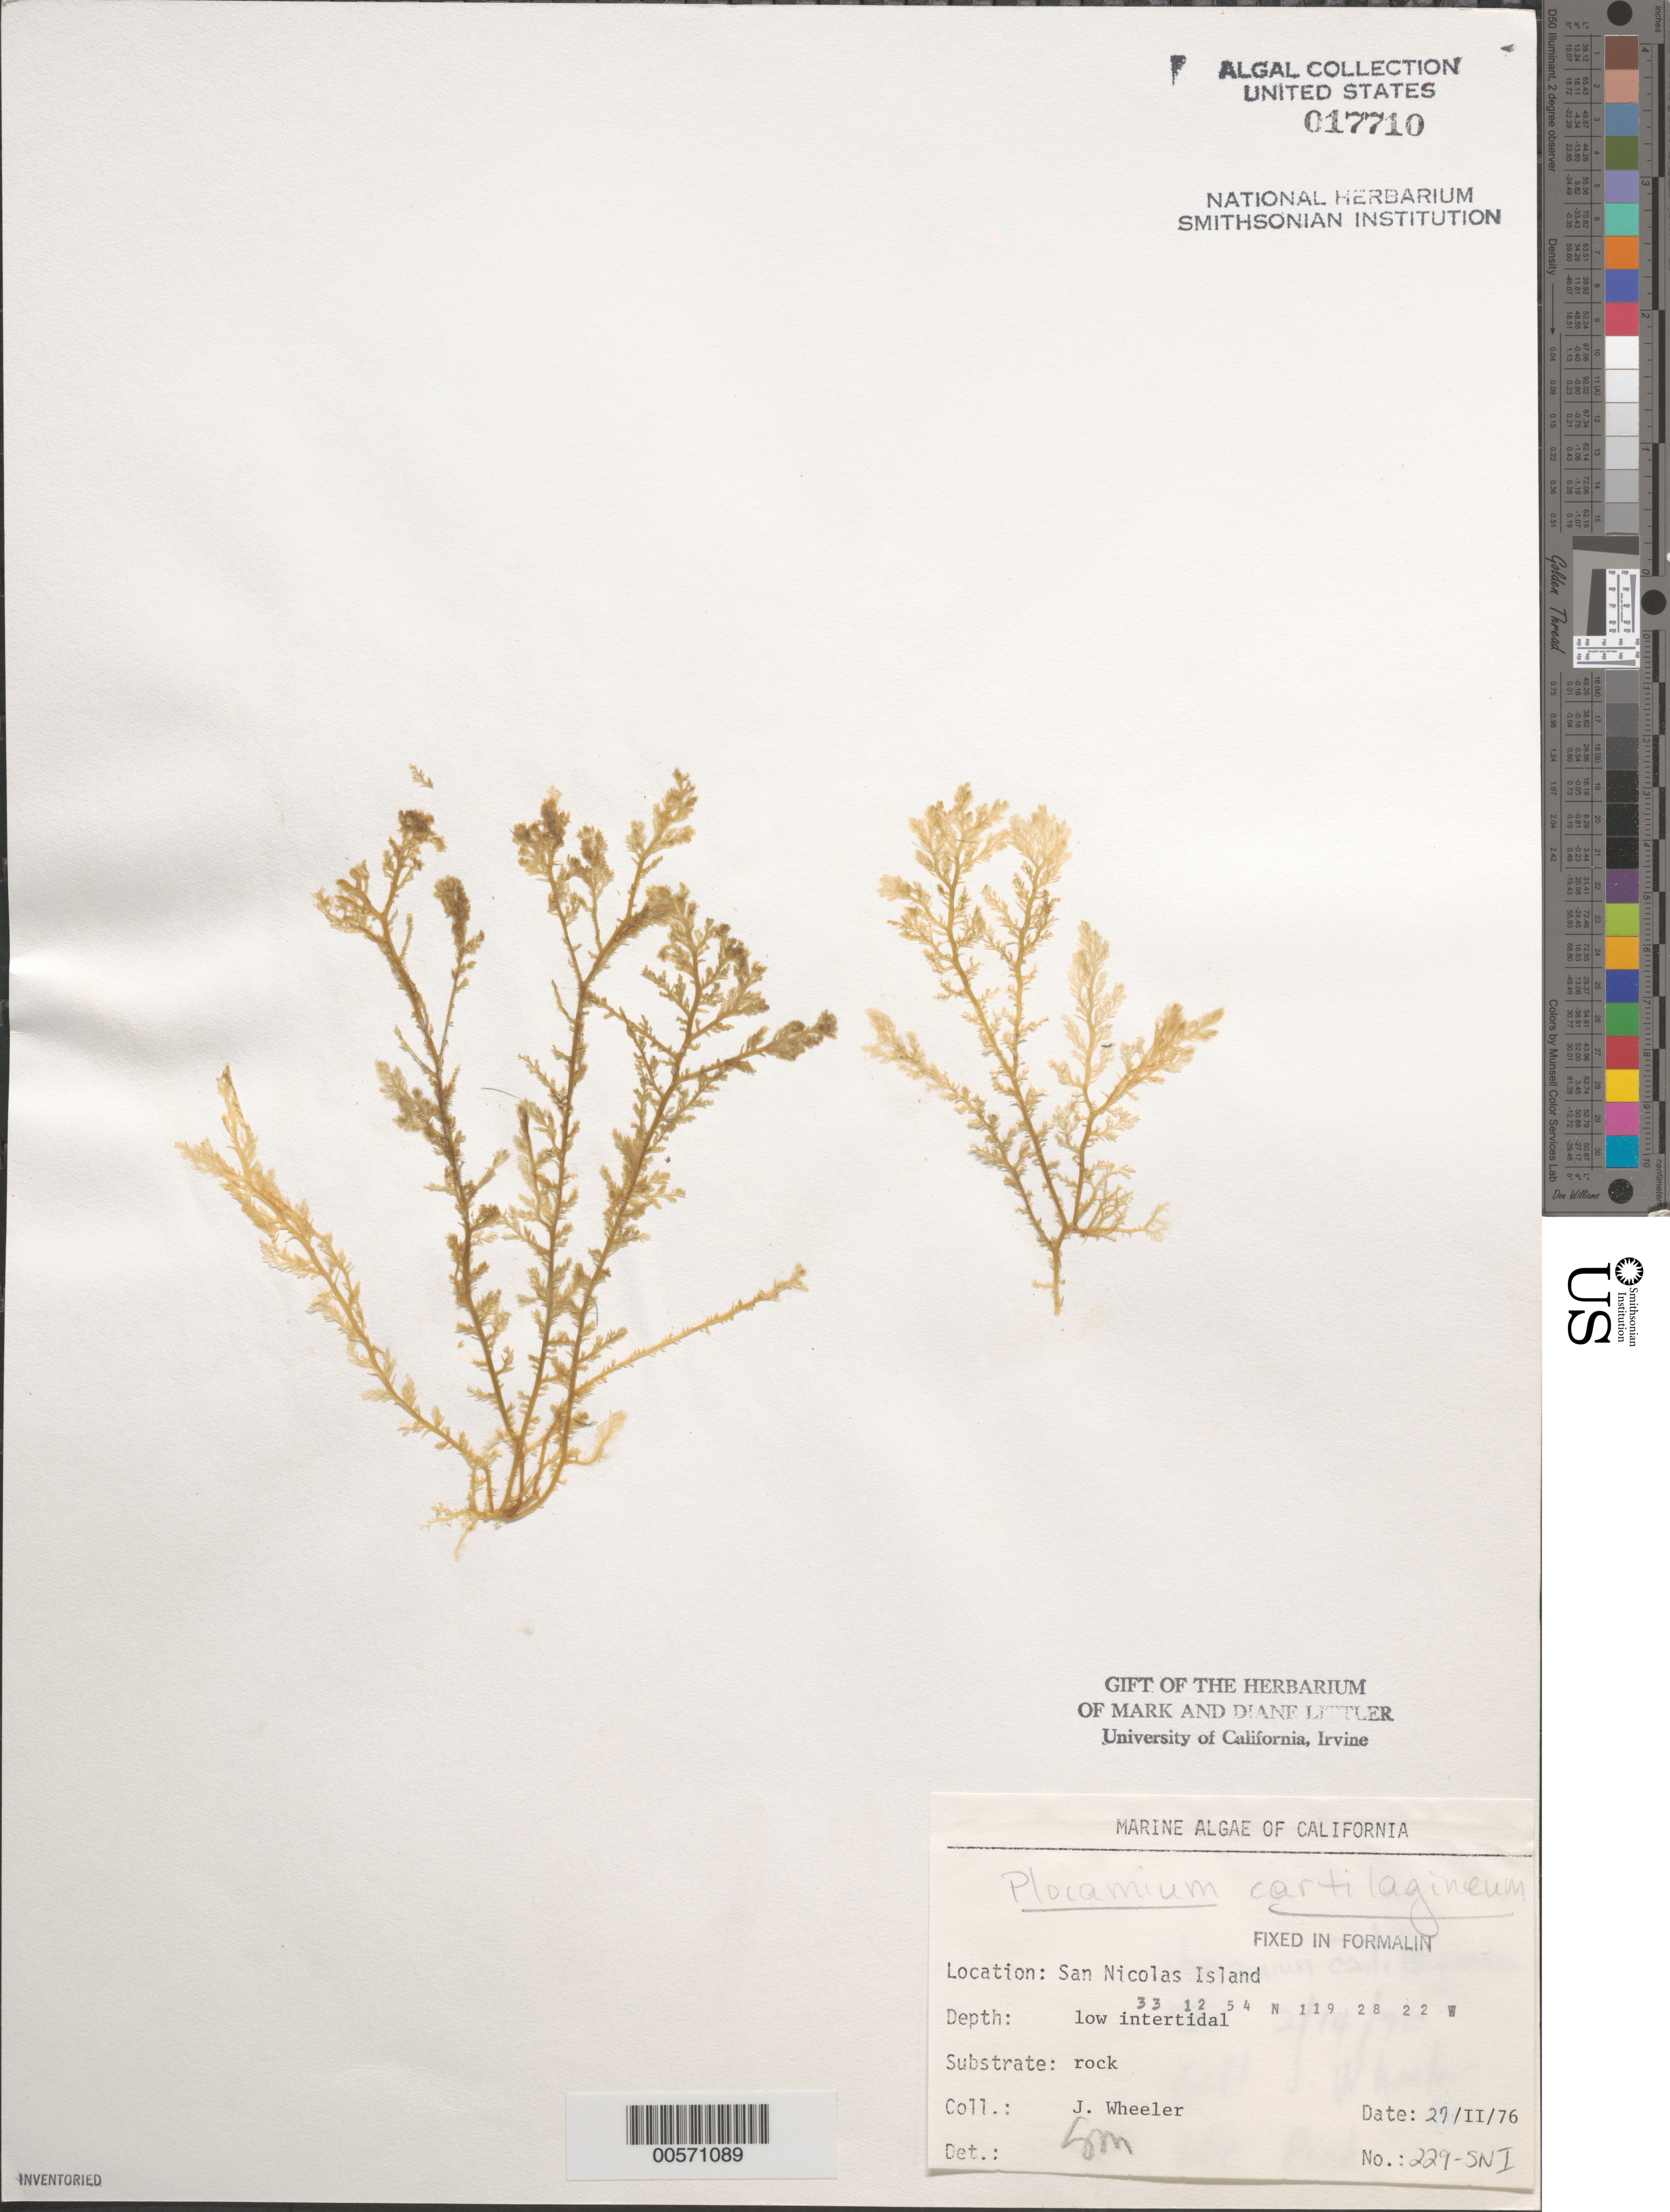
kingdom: Plantae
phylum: Rhodophyta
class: Florideophyceae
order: Plocamiales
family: Plocamiaceae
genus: Plocamium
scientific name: Plocamium cartilagineum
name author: (L.) P.S. Dixon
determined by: Murray, S. N.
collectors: J. L. Wheeler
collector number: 229-sni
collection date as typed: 27 Feb 1976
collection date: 1976-02-27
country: United States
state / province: California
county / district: Ventura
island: San Nicolas Island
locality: Dutch Harbor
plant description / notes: BLM-SOCALBIGHT Rocky Intertidal Survey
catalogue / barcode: US 17710